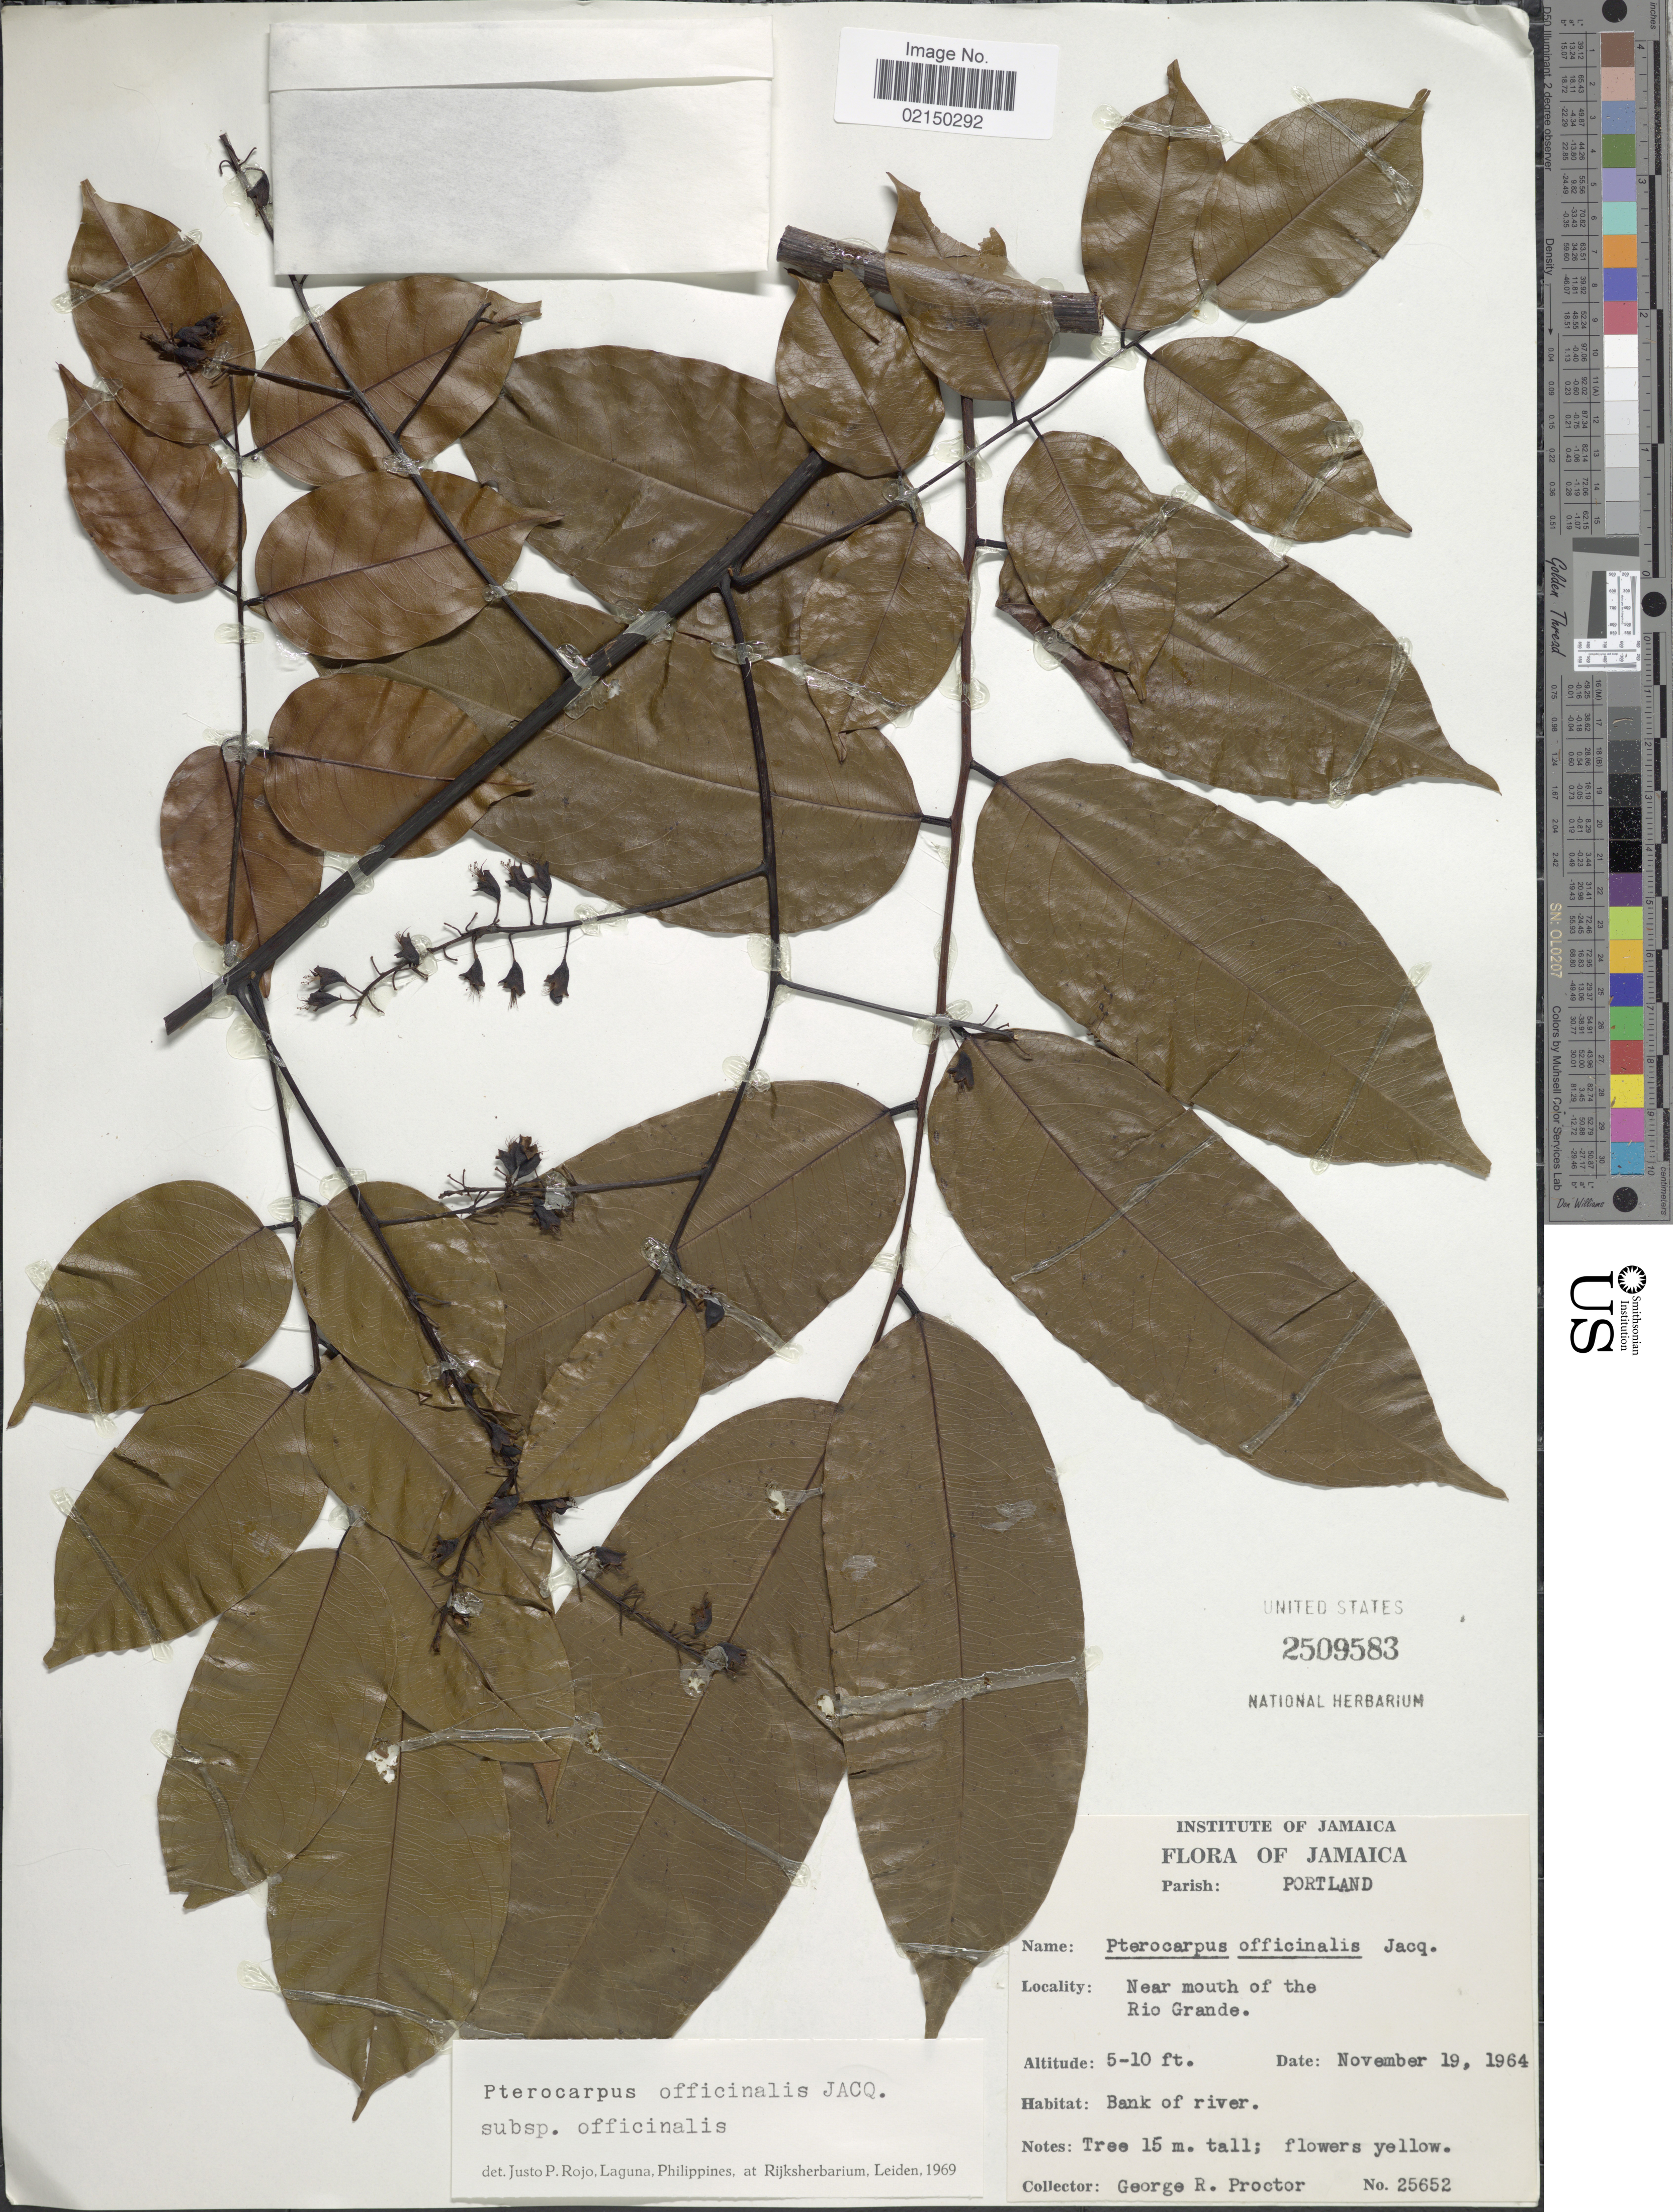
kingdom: Plantae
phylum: Tracheophyta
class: Magnoliopsida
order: Fabales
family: Fabaceae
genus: Pterocarpus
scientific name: Pterocarpus officinalis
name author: Jacq.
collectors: G. Proctor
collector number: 25652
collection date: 1964-11-19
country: Jamaica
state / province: Portland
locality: Near mouth of the Rio Grande, bank of river.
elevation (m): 2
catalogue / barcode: US 2509583